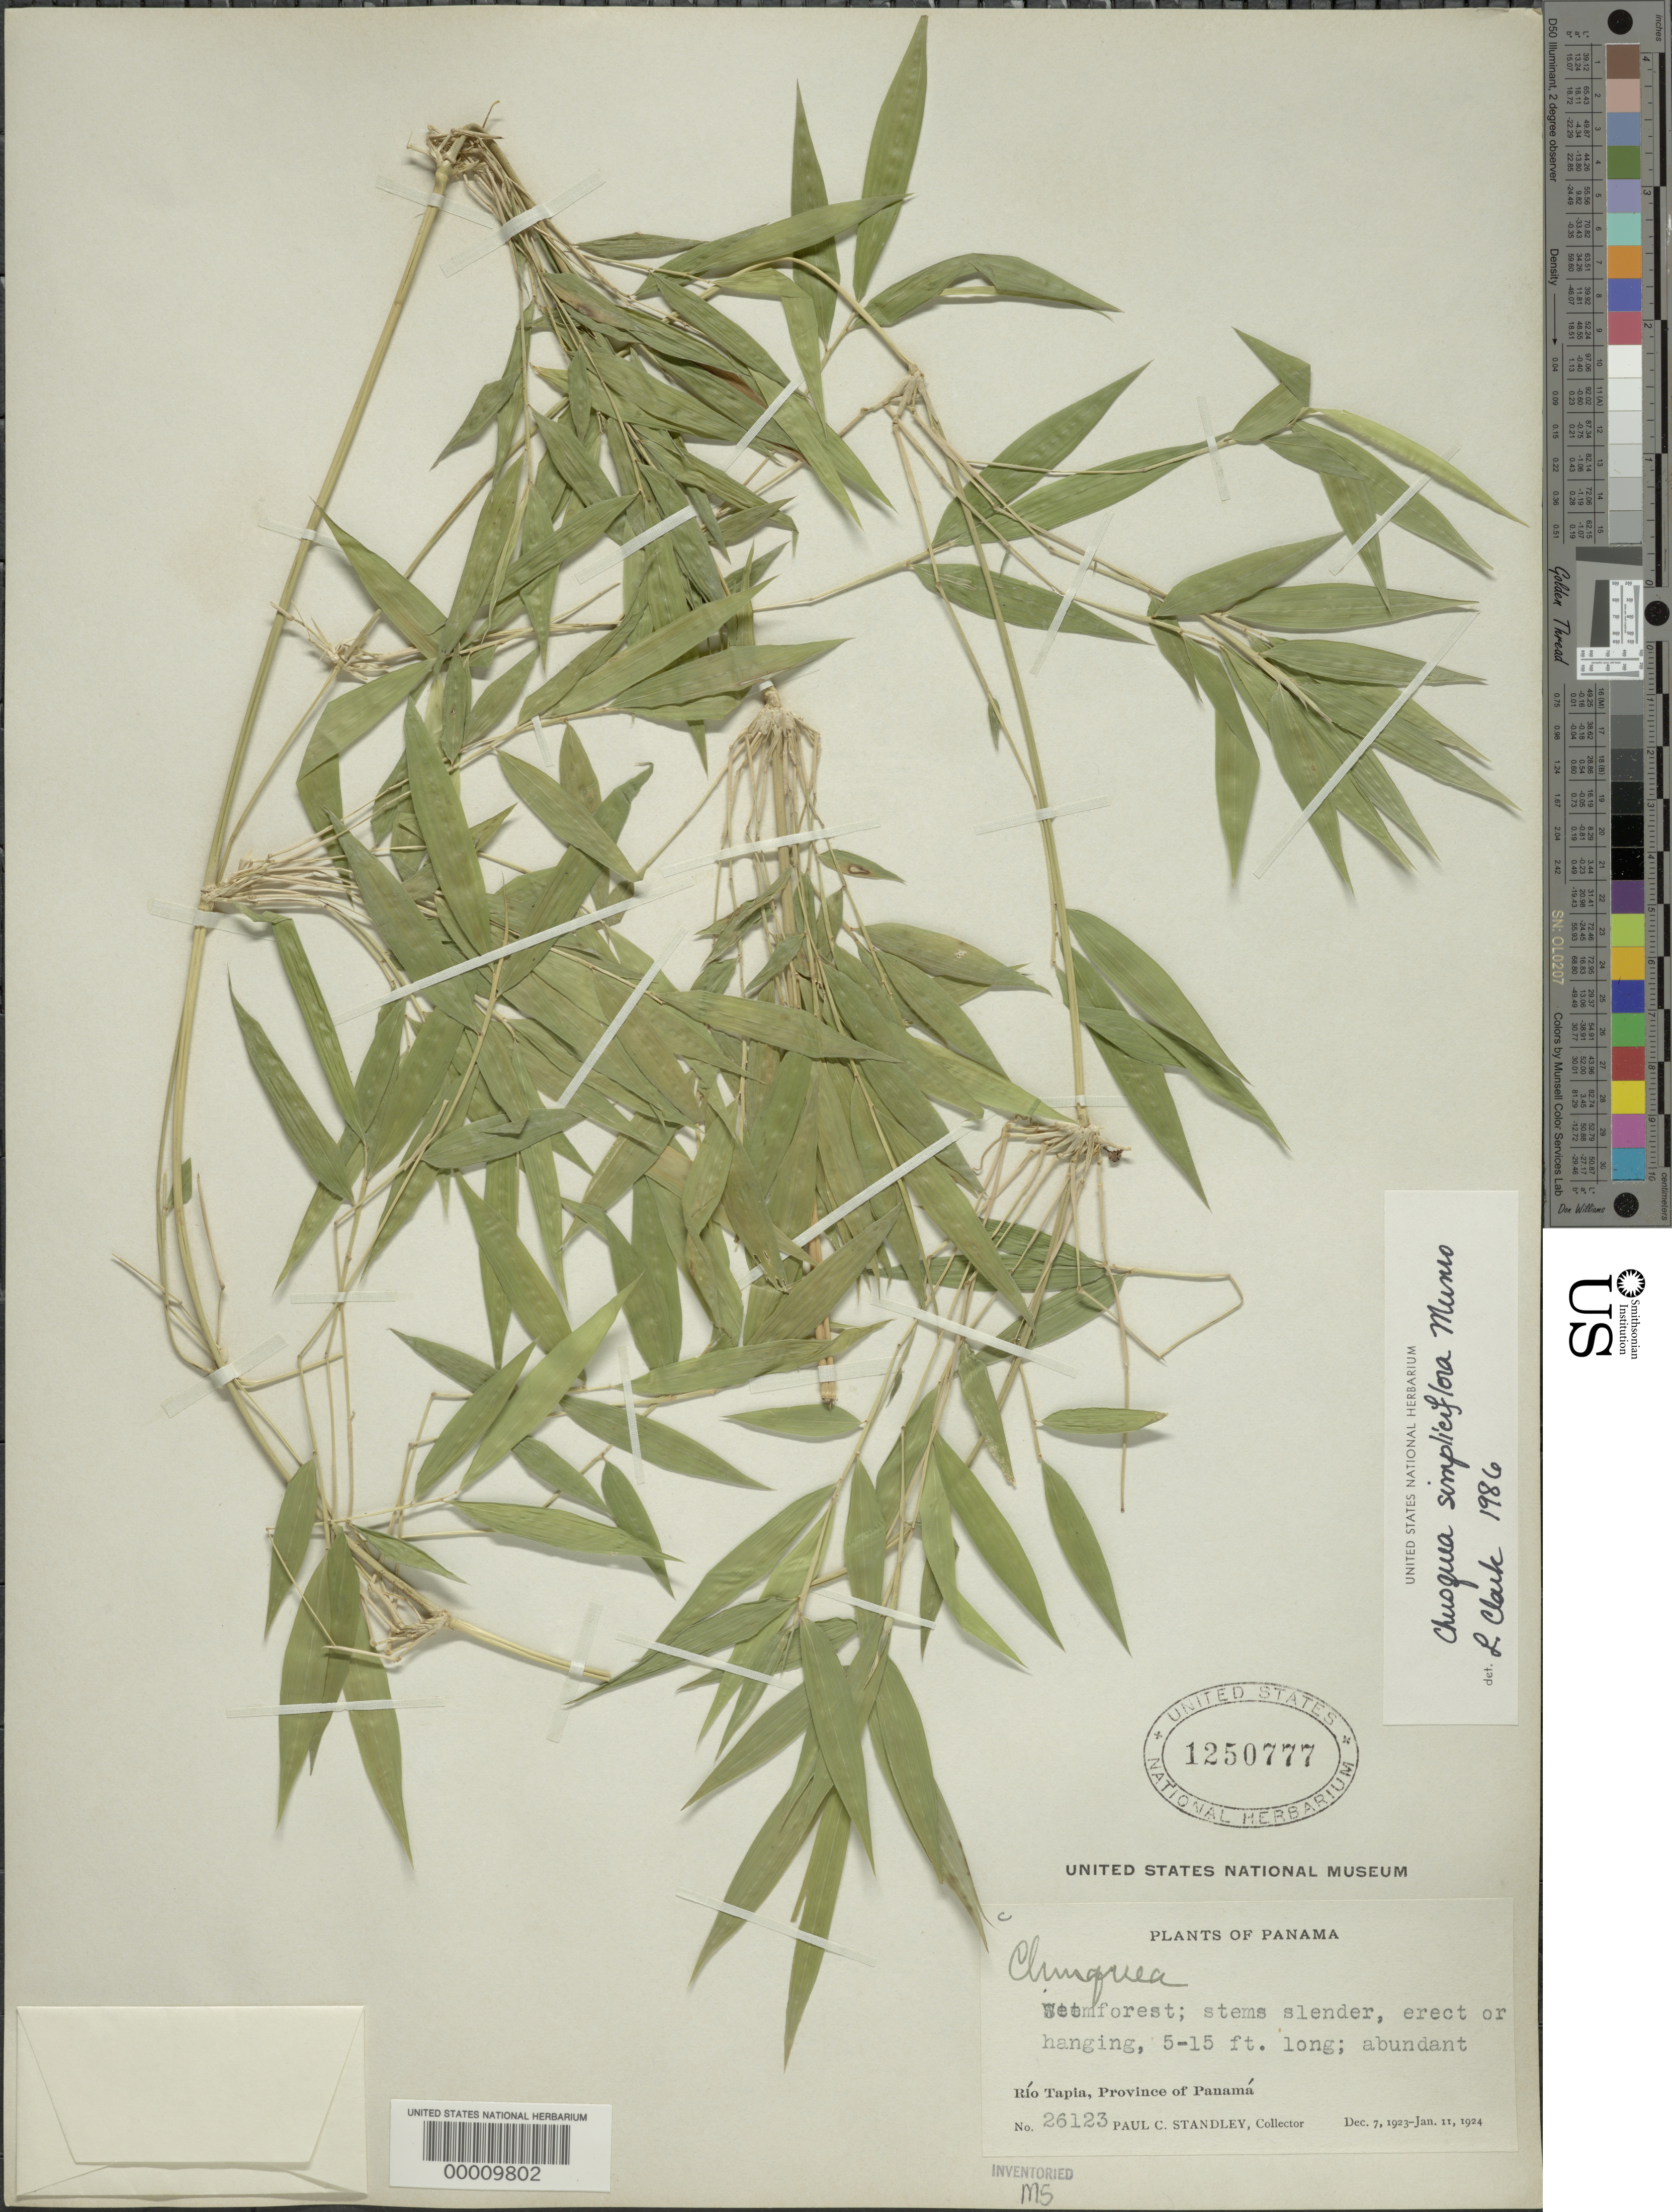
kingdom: Plantae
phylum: Tracheophyta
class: Liliopsida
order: Poales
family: Poaceae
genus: Chusquea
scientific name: Chusquea simpliciflora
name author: Munro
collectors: P. C. Standley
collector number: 26123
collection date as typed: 07 Dec 1923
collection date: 1923-12-07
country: Panama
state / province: Panamá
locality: Rio Tapia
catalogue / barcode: US 1250777